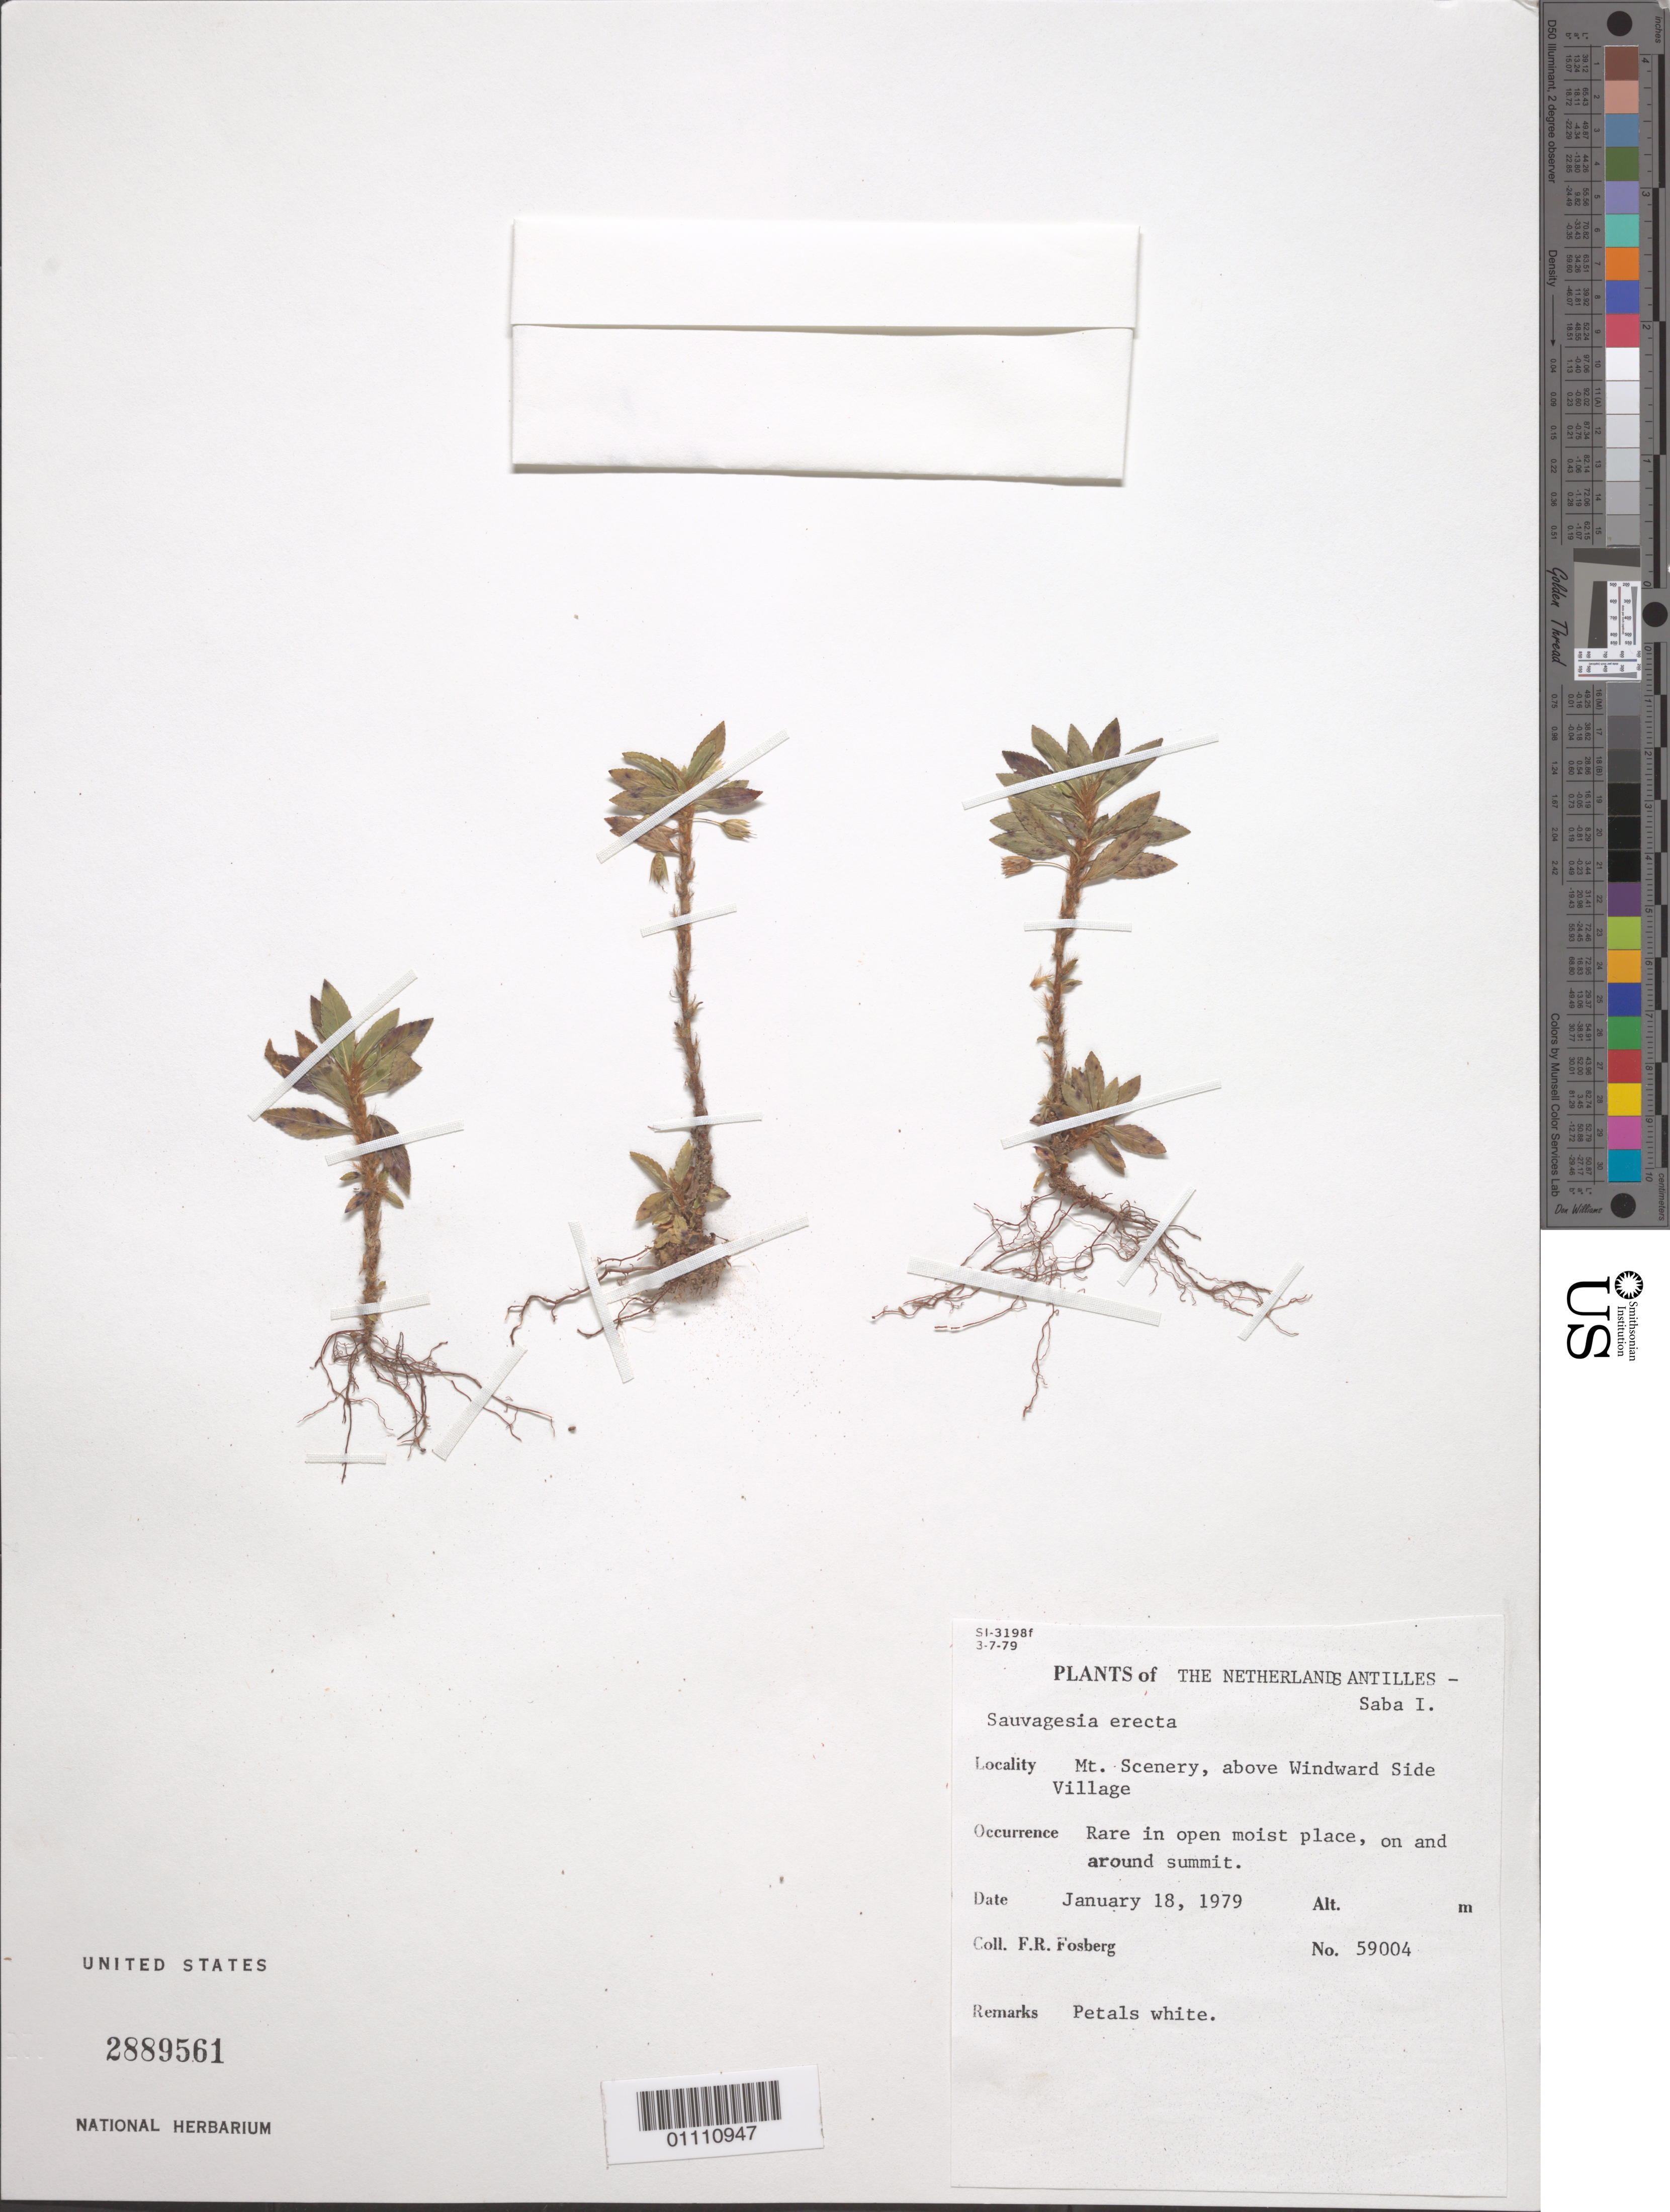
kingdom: Plantae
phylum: Tracheophyta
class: Magnoliopsida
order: Malpighiales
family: Ochnaceae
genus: Sauvagesia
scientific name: Sauvagesia erecta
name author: L.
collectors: F. R. Fosberg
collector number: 59004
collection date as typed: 18 Jan 1979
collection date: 1979-01-18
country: Netherlands Antilles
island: Saba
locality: Mt. Scenery, above Windward Side Village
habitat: rare in open moist areas, on and around summit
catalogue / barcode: US 2889561